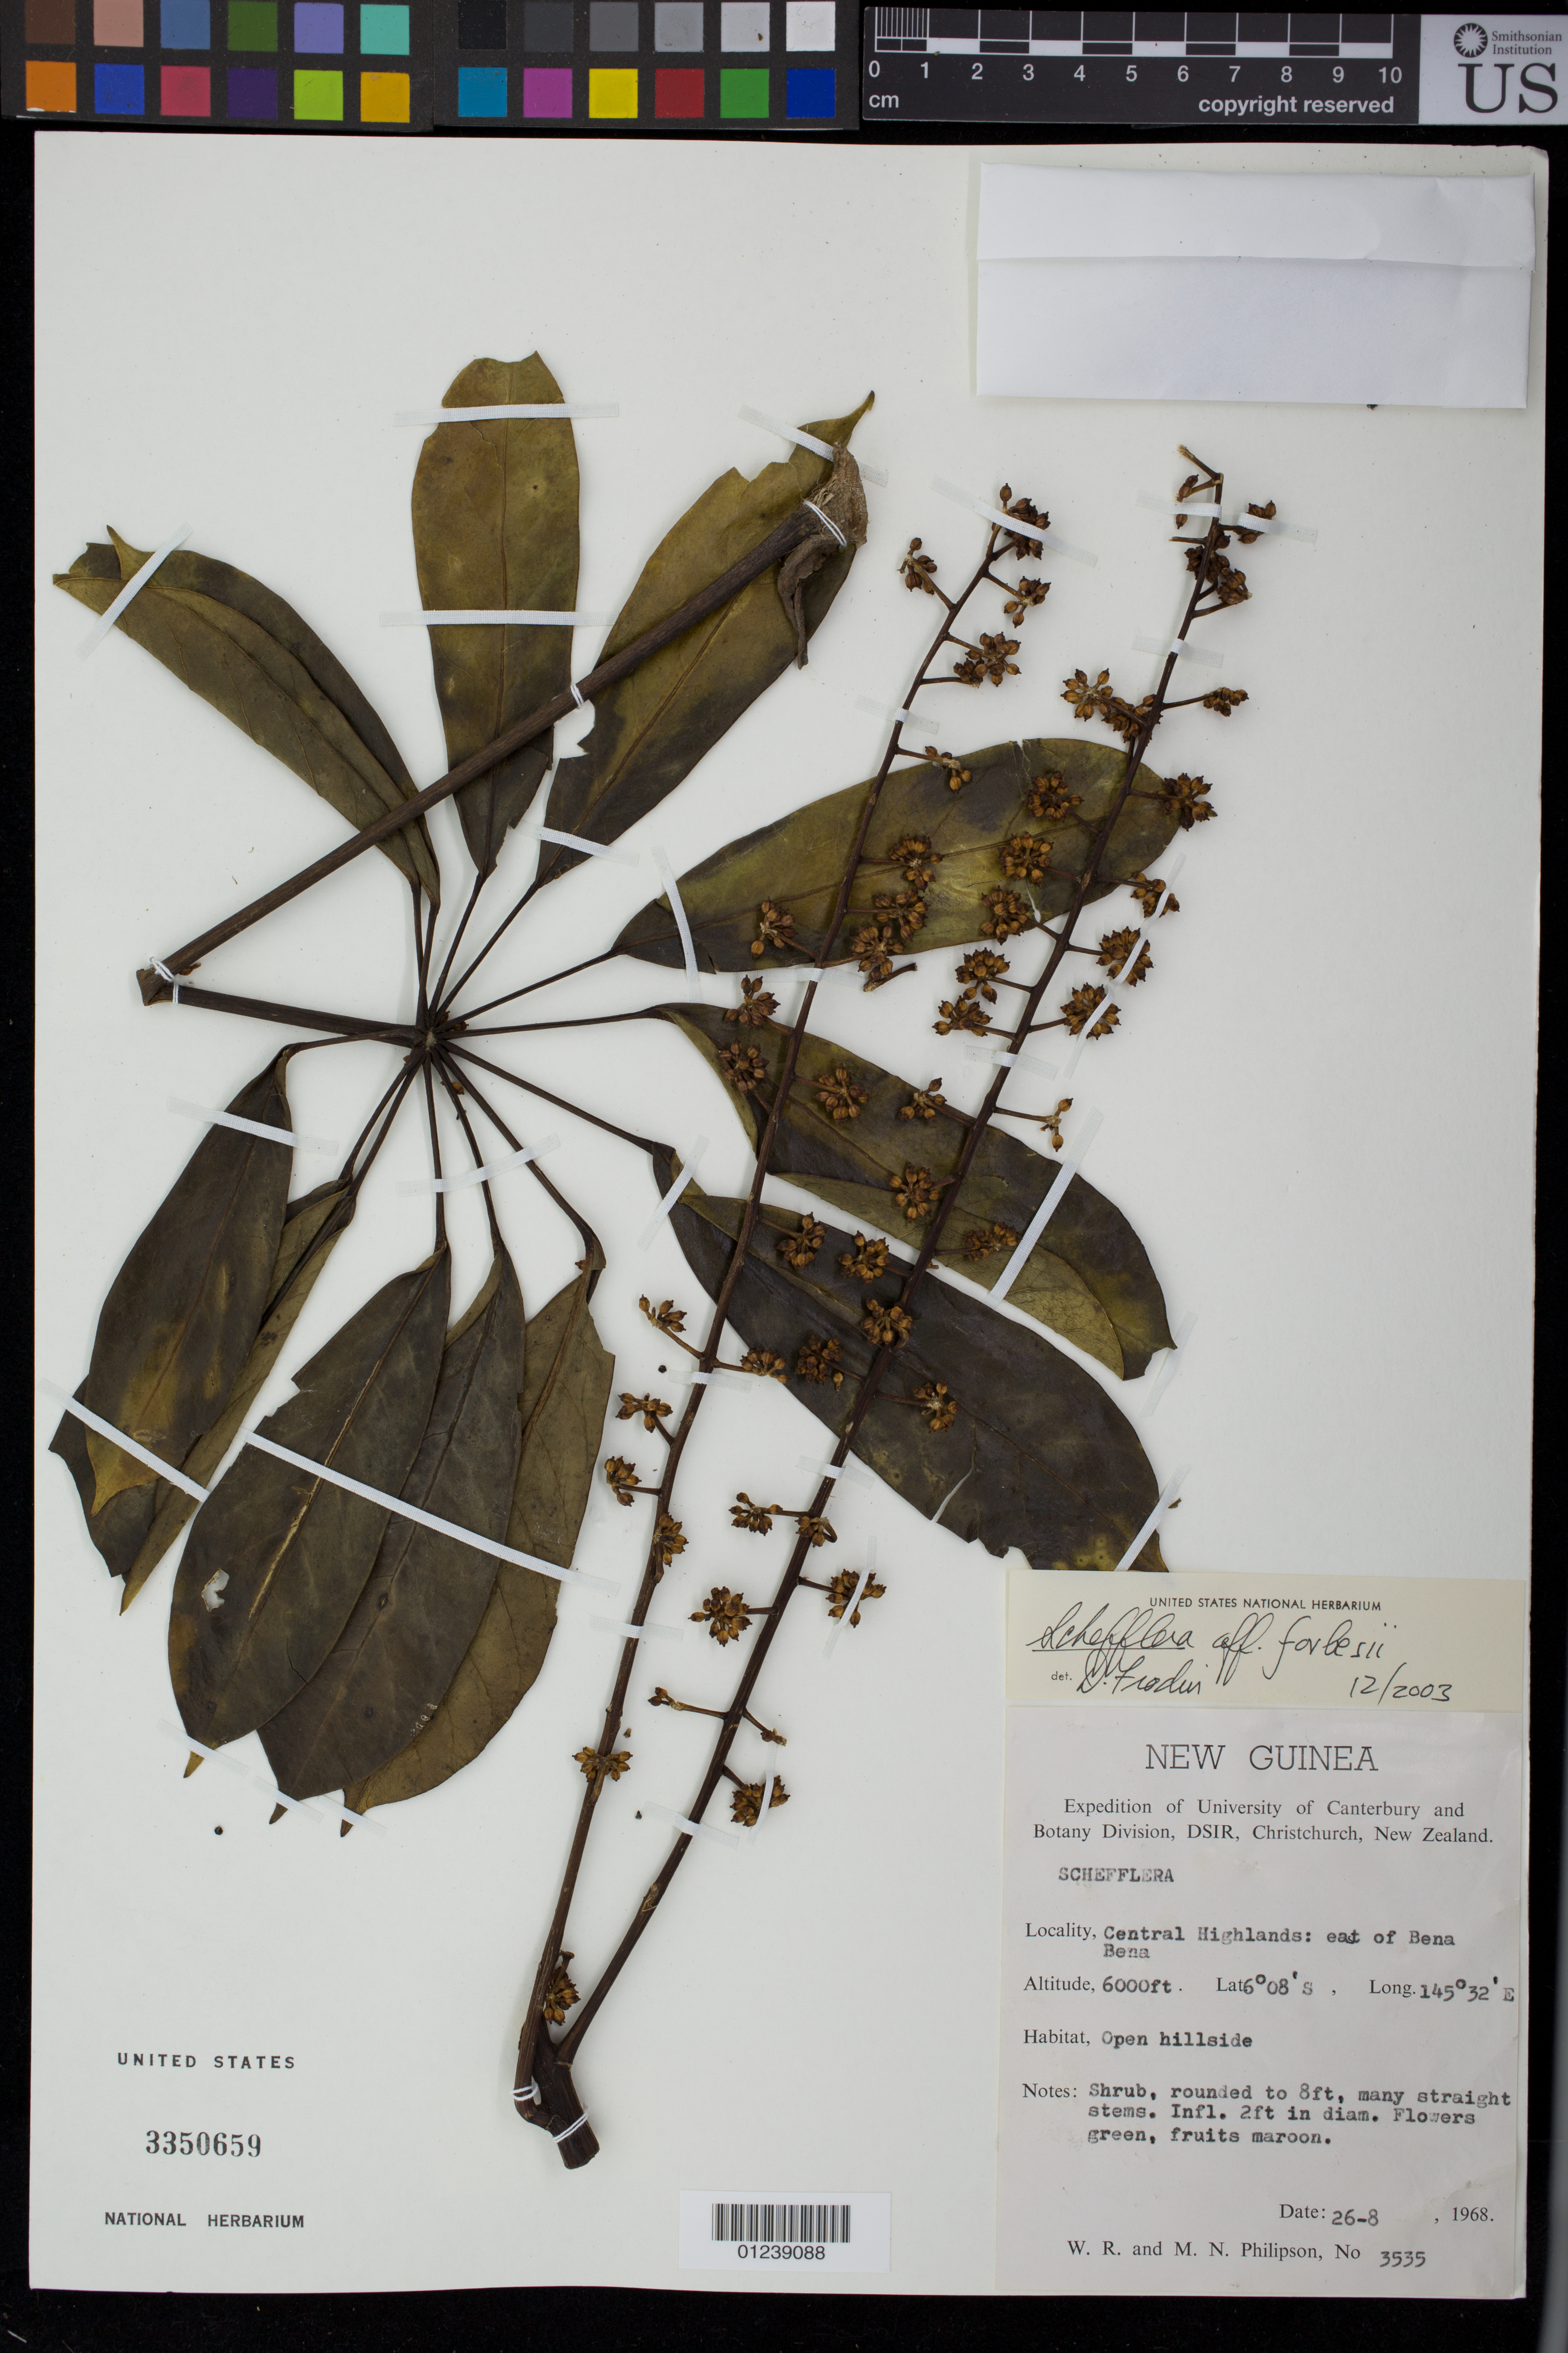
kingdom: Plantae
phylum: Tracheophyta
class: Magnoliopsida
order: Apiales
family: Araliaceae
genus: Heptapleurum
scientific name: Heptapleurum forbesii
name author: (Ridl.) Lowery & G. M. Plunkett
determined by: Wagner, W. L., (BOT), Smithsonian Institution - National Museum of Natural History (UNITED STATES)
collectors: W. R. Philipson & M. Philipson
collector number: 3535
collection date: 1968-08-26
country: Papua New Guinea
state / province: Eastern Highlands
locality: Eastern Highlands, east of Bena Bena.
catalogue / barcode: US 3350659